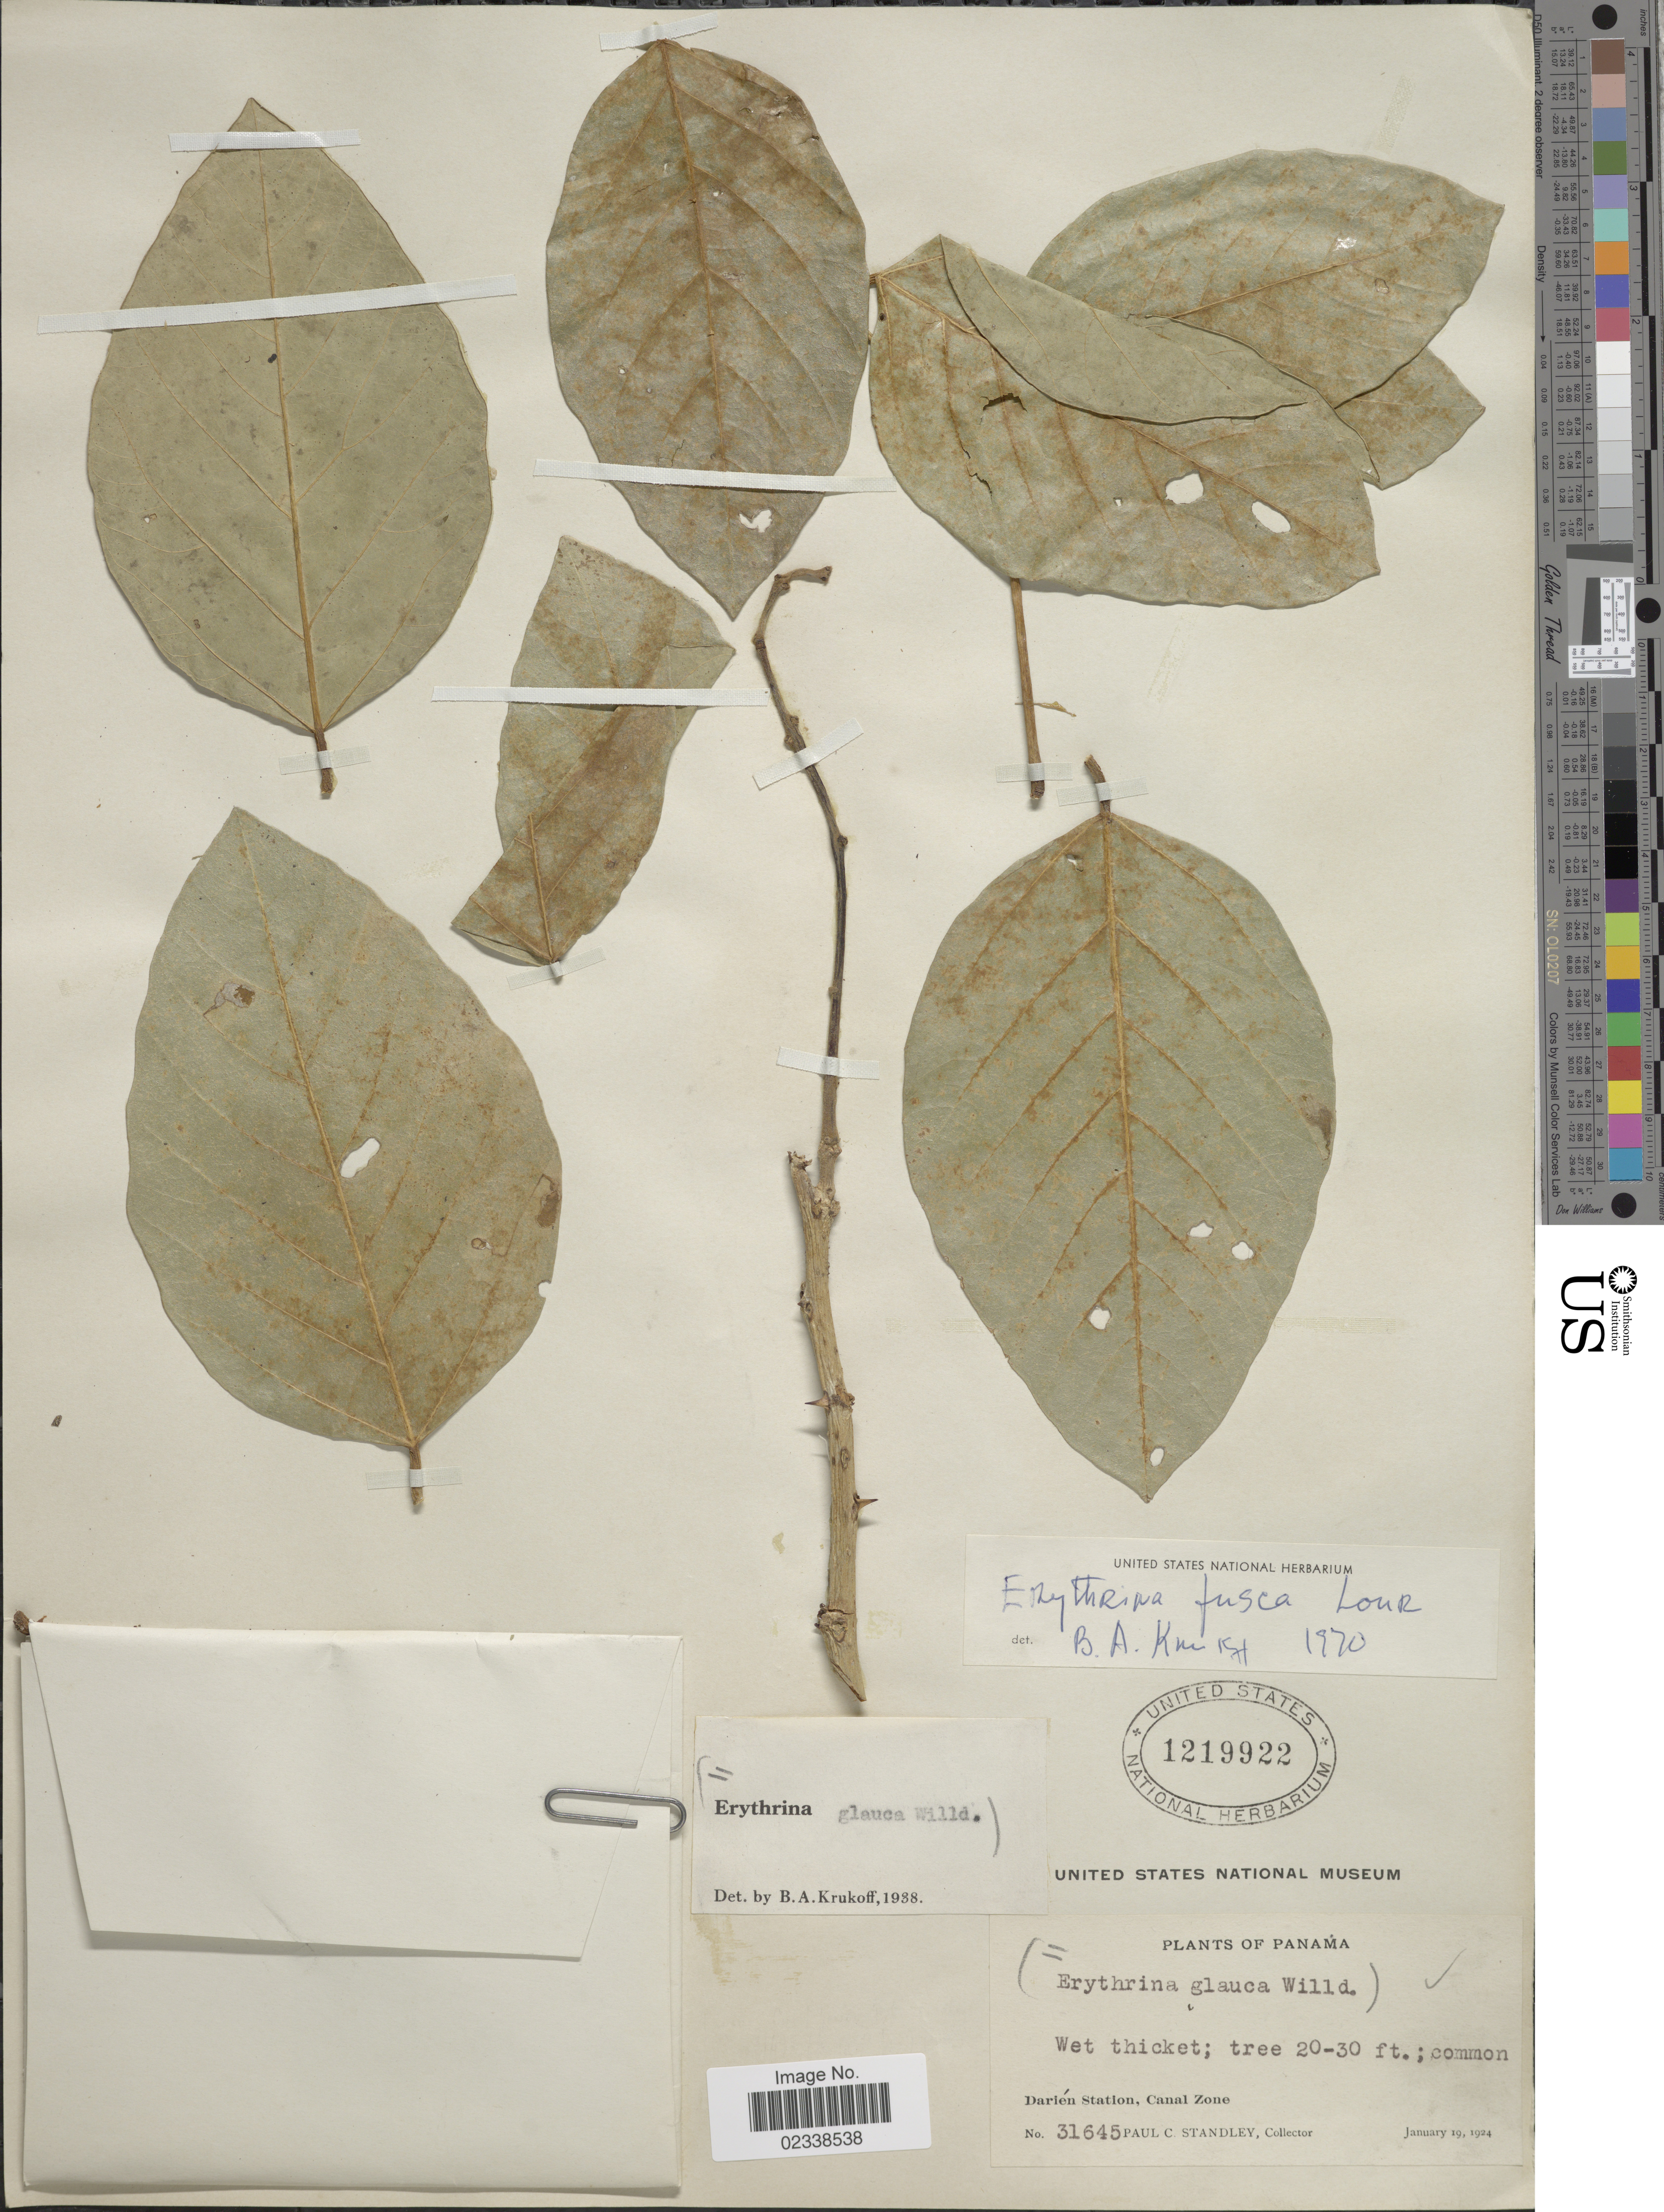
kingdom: Plantae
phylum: Tracheophyta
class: Magnoliopsida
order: Fabales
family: Fabaceae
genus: Erythrina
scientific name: Erythrina fusca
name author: Lour.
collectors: P. C. Standley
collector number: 31645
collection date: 1924-01-19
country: Panama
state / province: Colón / Panamá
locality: Darien Station, Canal Zone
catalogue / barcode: US 1219922